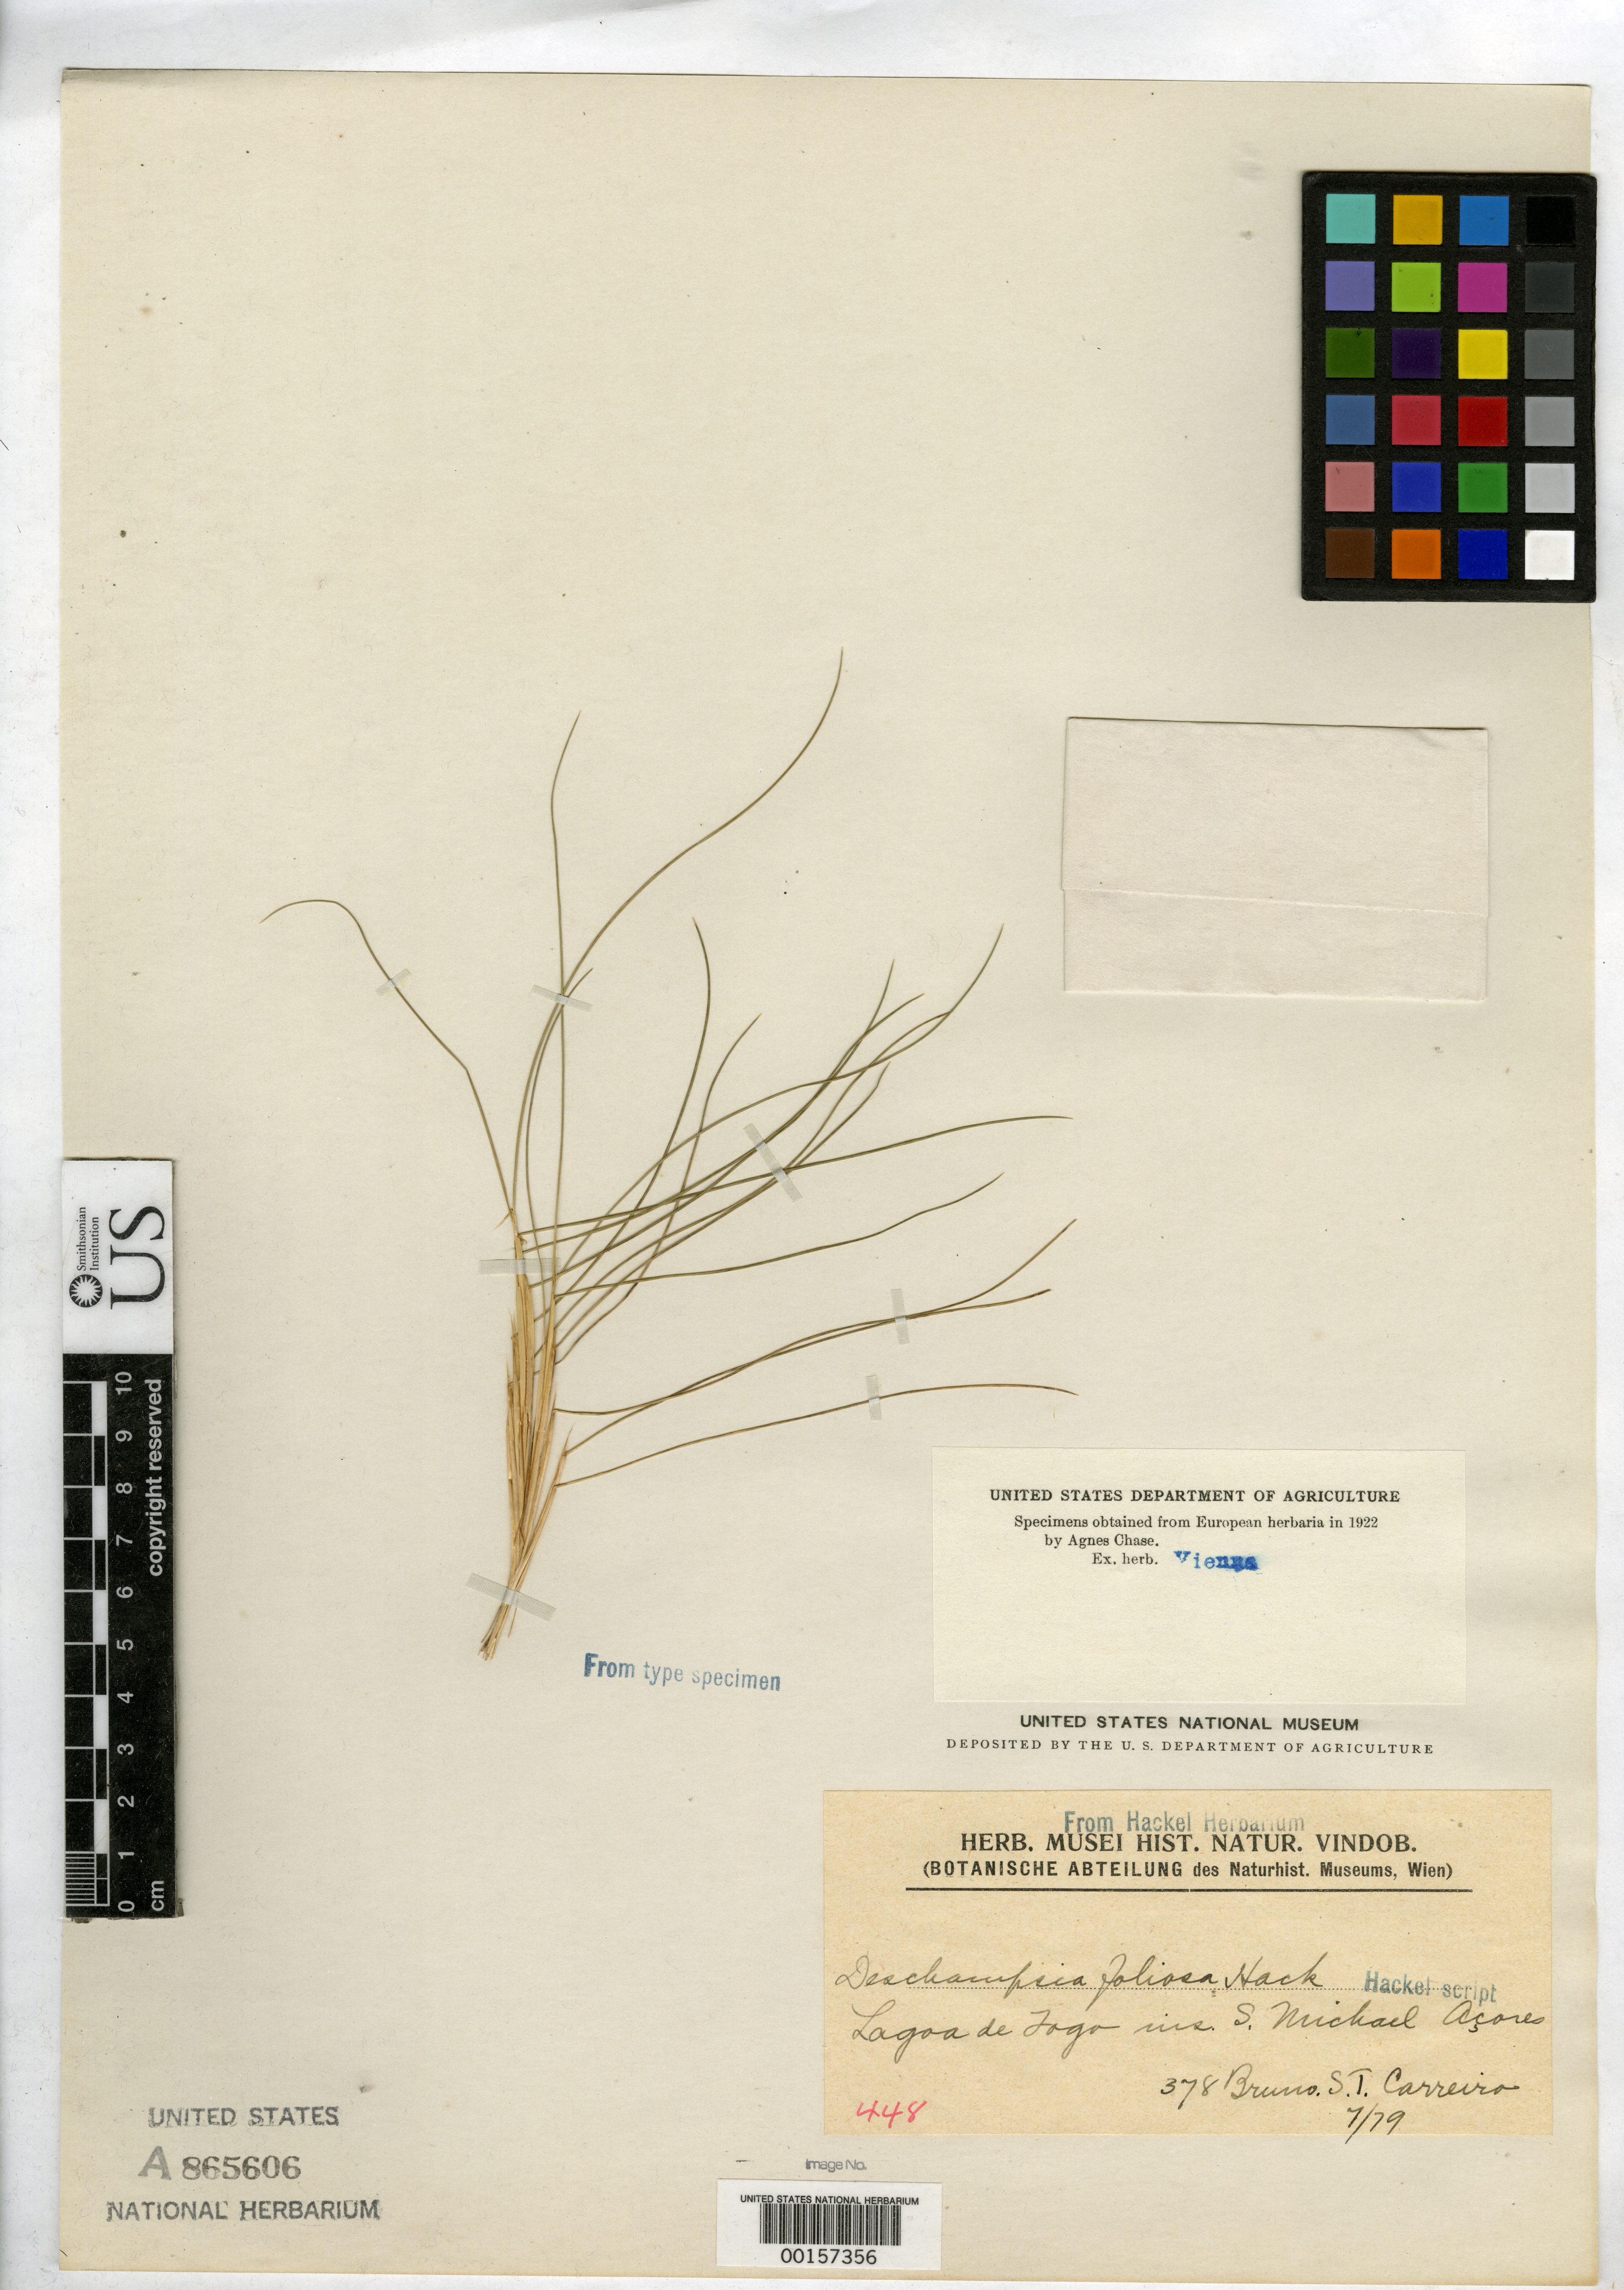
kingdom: Plantae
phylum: Tracheophyta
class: Liliopsida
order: Poales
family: Poaceae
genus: Deschampsia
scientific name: Deschampsia foliosa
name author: Hack.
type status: Type Fragment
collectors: B. S. Tavares Carreiro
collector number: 378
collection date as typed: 1879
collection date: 1879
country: Portugal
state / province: Azores (Aut. Reg.)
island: São Miguel Island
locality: S. Michael, Lagoa de Fogo.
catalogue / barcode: US 865606A